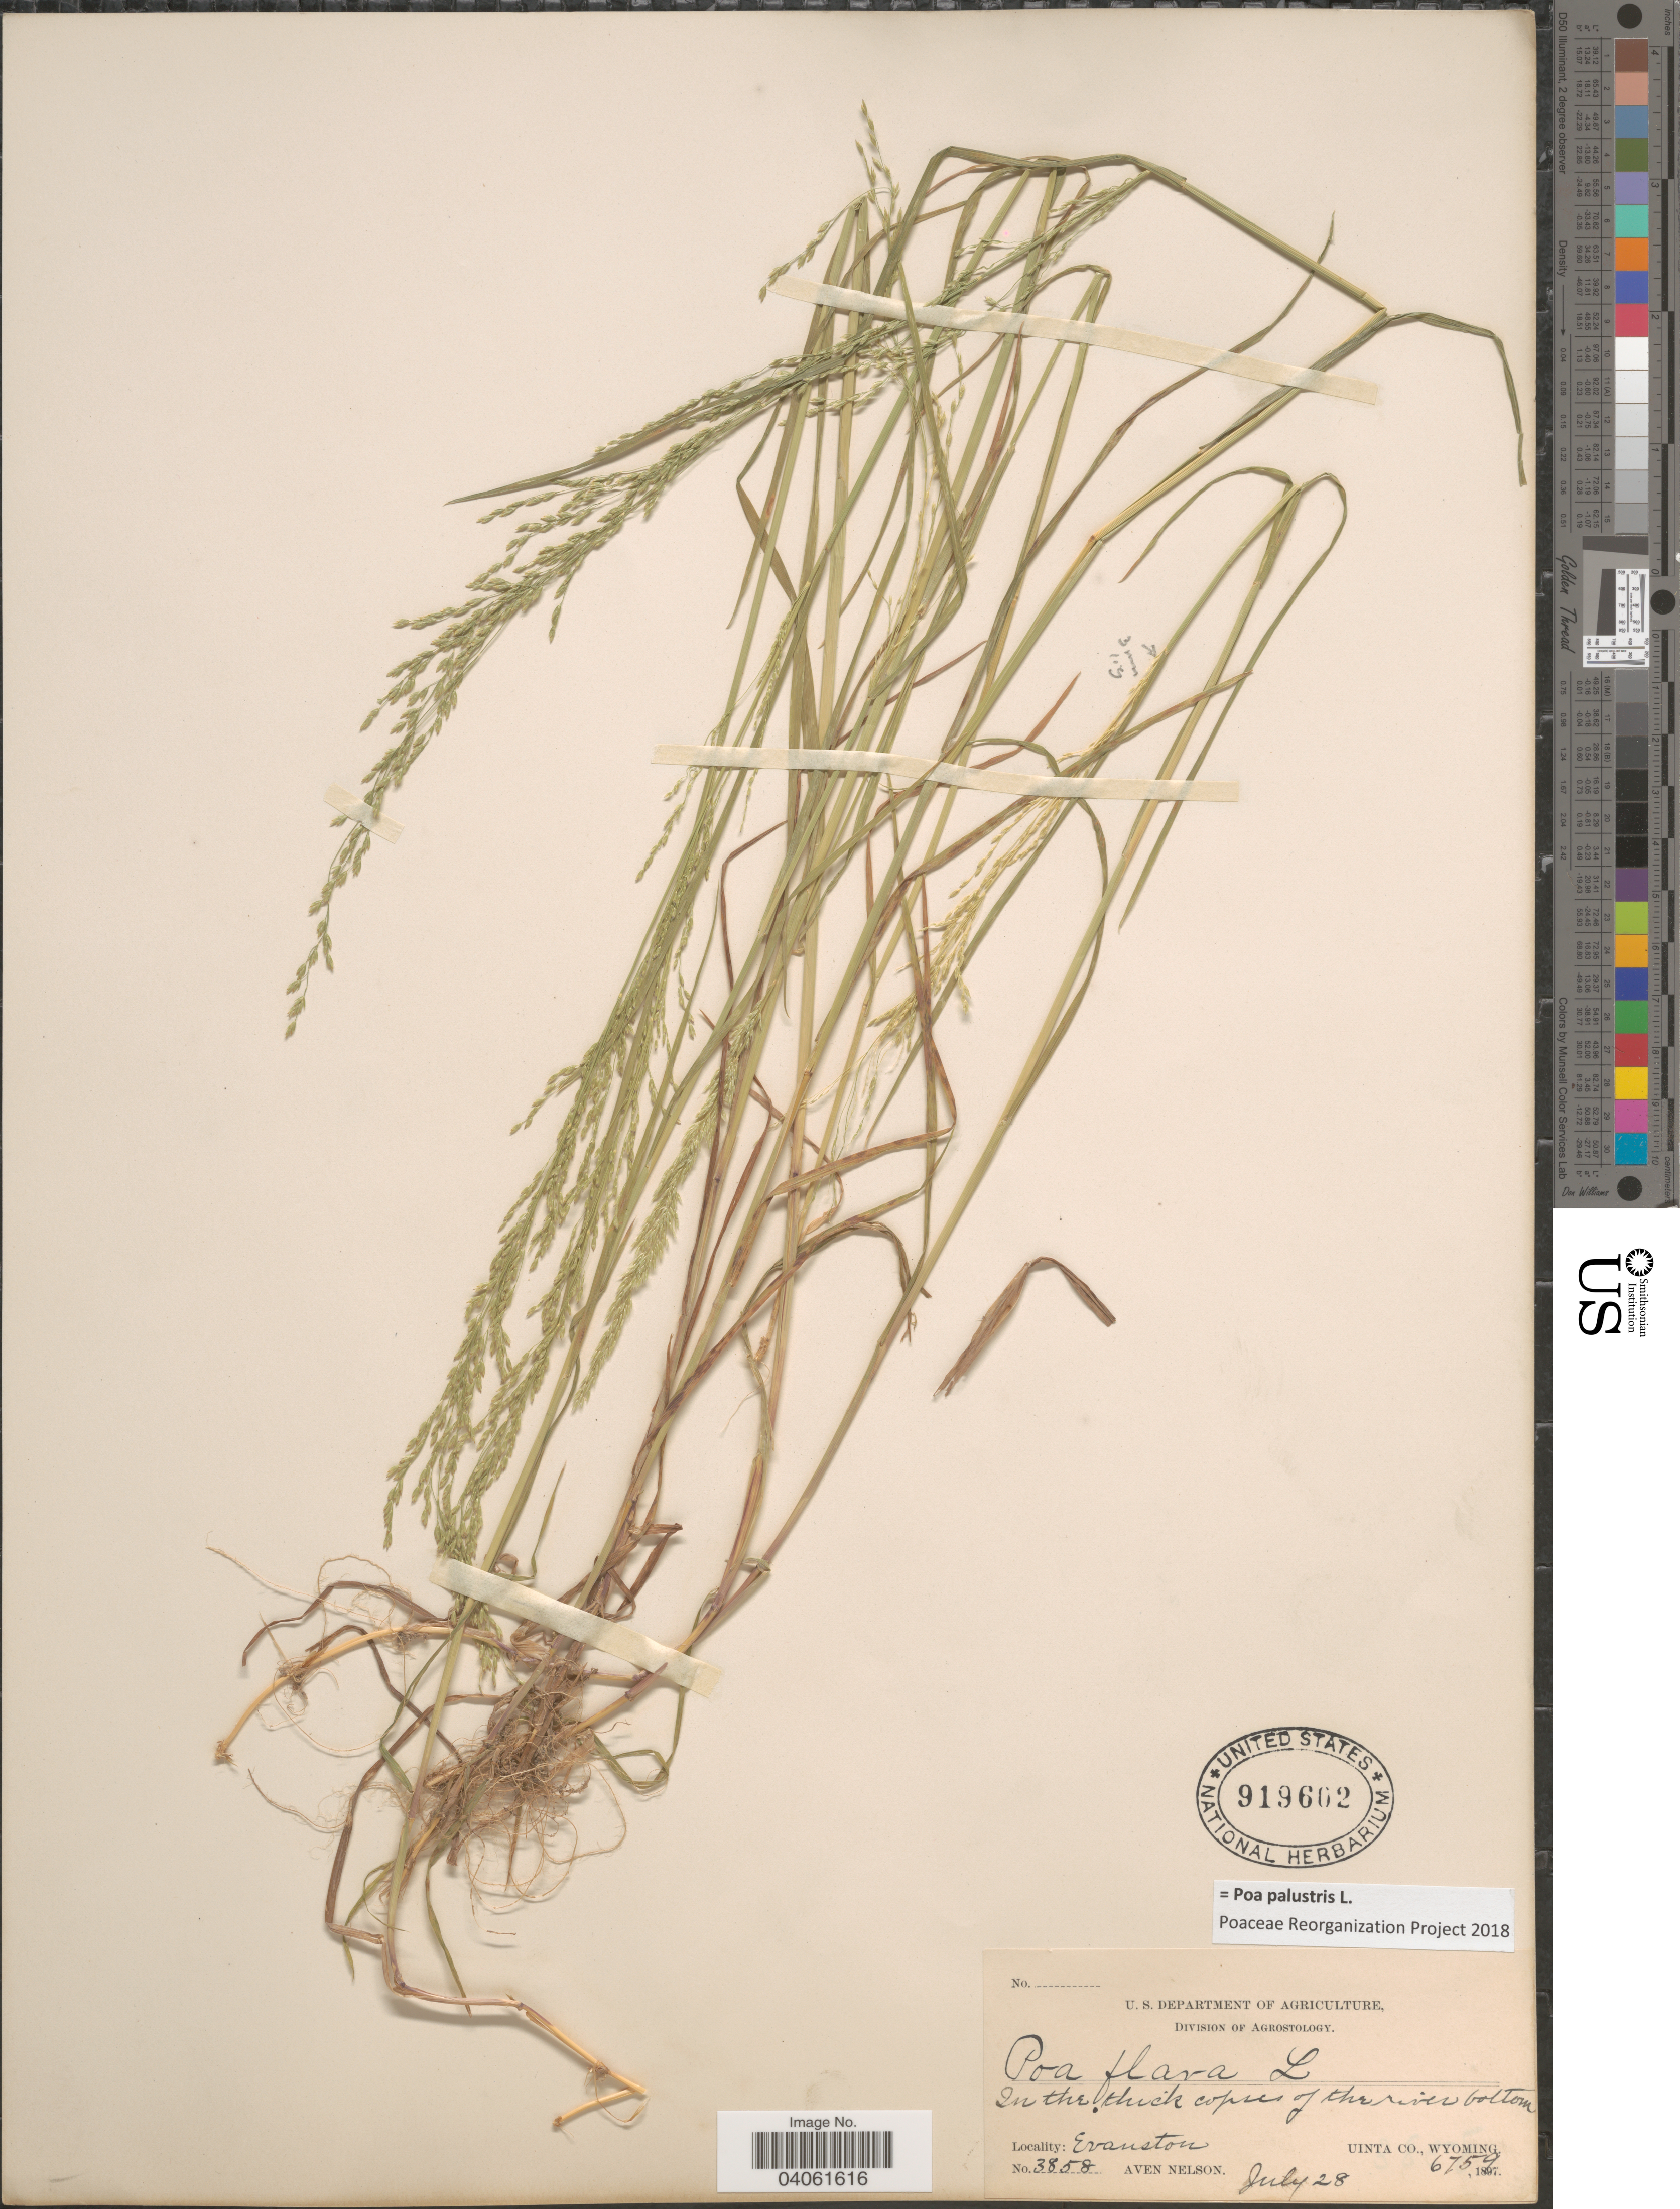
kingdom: Plantae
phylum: Tracheophyta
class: Liliopsida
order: Poales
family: Poaceae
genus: Poa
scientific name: Poa palustris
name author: L.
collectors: A. Nelson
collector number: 3858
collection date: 1897-07-28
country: United States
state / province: Wyoming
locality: Evanston, Uinta Co.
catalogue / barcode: US 919602